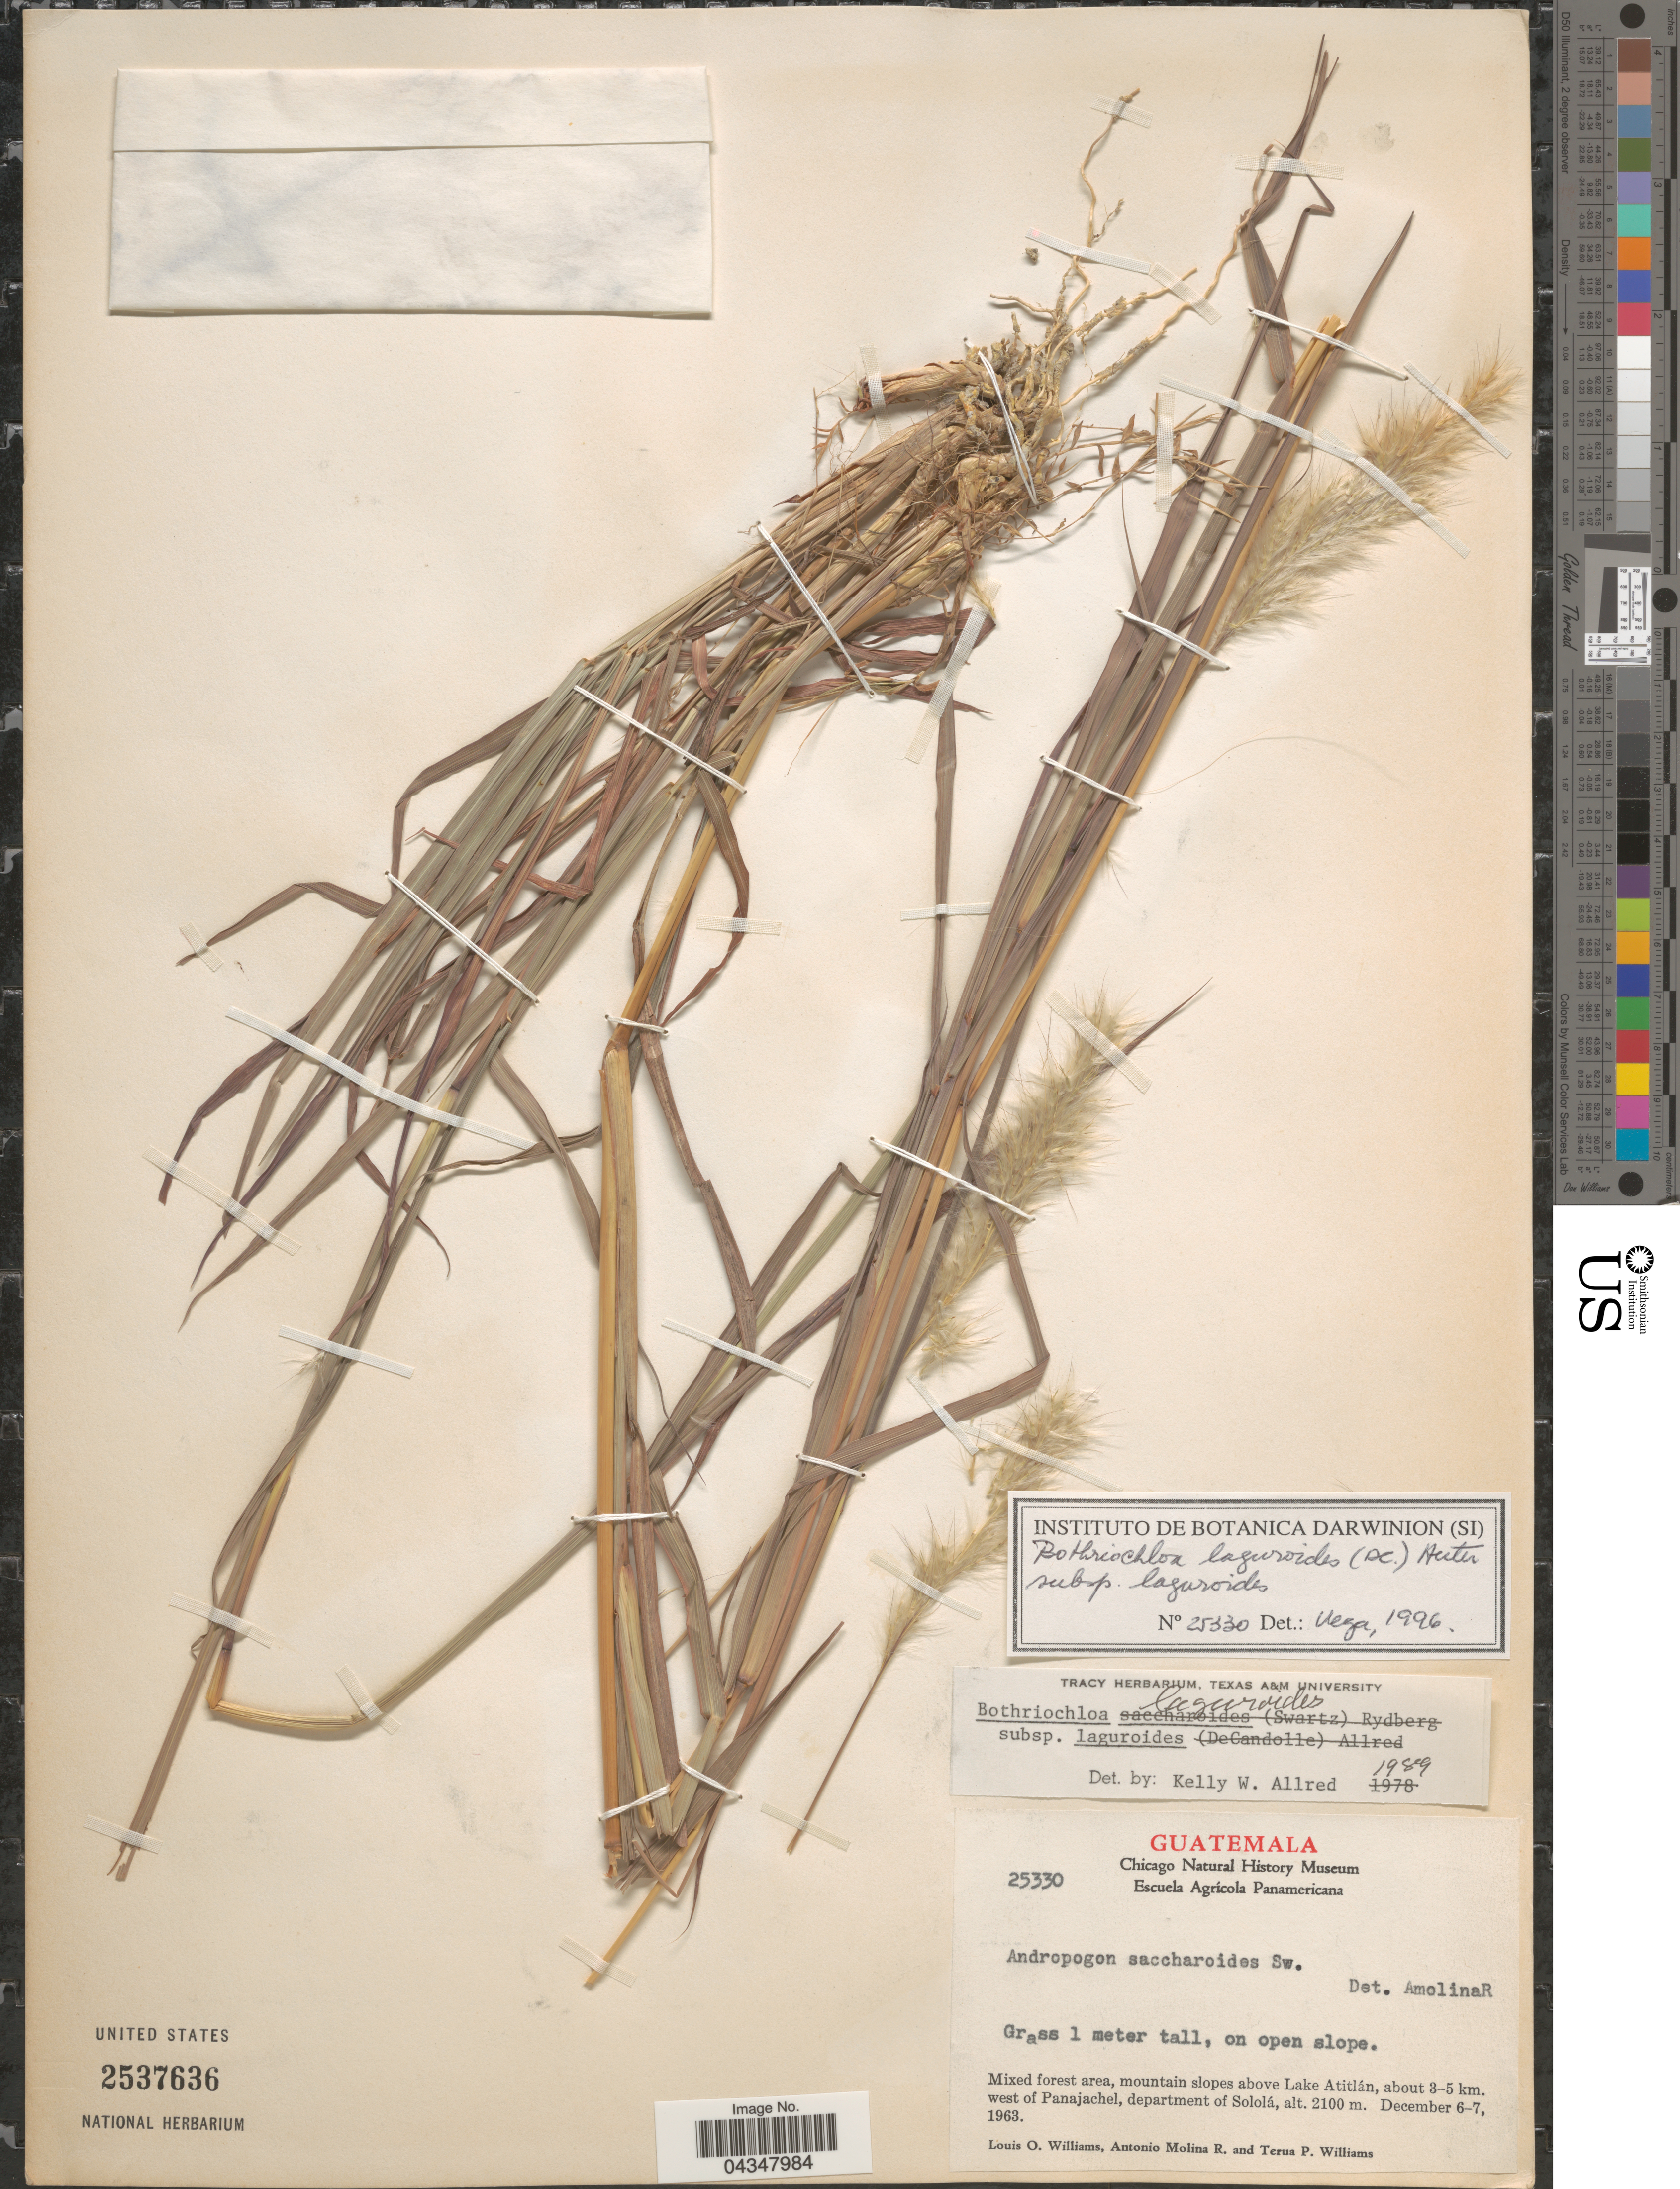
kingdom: Plantae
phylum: Tracheophyta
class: Liliopsida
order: Poales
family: Poaceae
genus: Bothriochloa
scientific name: Bothriochloa laguroides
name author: (DC.) Herter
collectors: L. O. Williams, A. Molina R. & T. Williams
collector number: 25330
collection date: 1963-12-06/1963-12-07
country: Guatemala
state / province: Solola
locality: Mixed forest area, mountain slopes above Lake Atitlán, about 3-5 km. west of Panajachel, department of Sololá.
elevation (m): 2100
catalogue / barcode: US 2537636